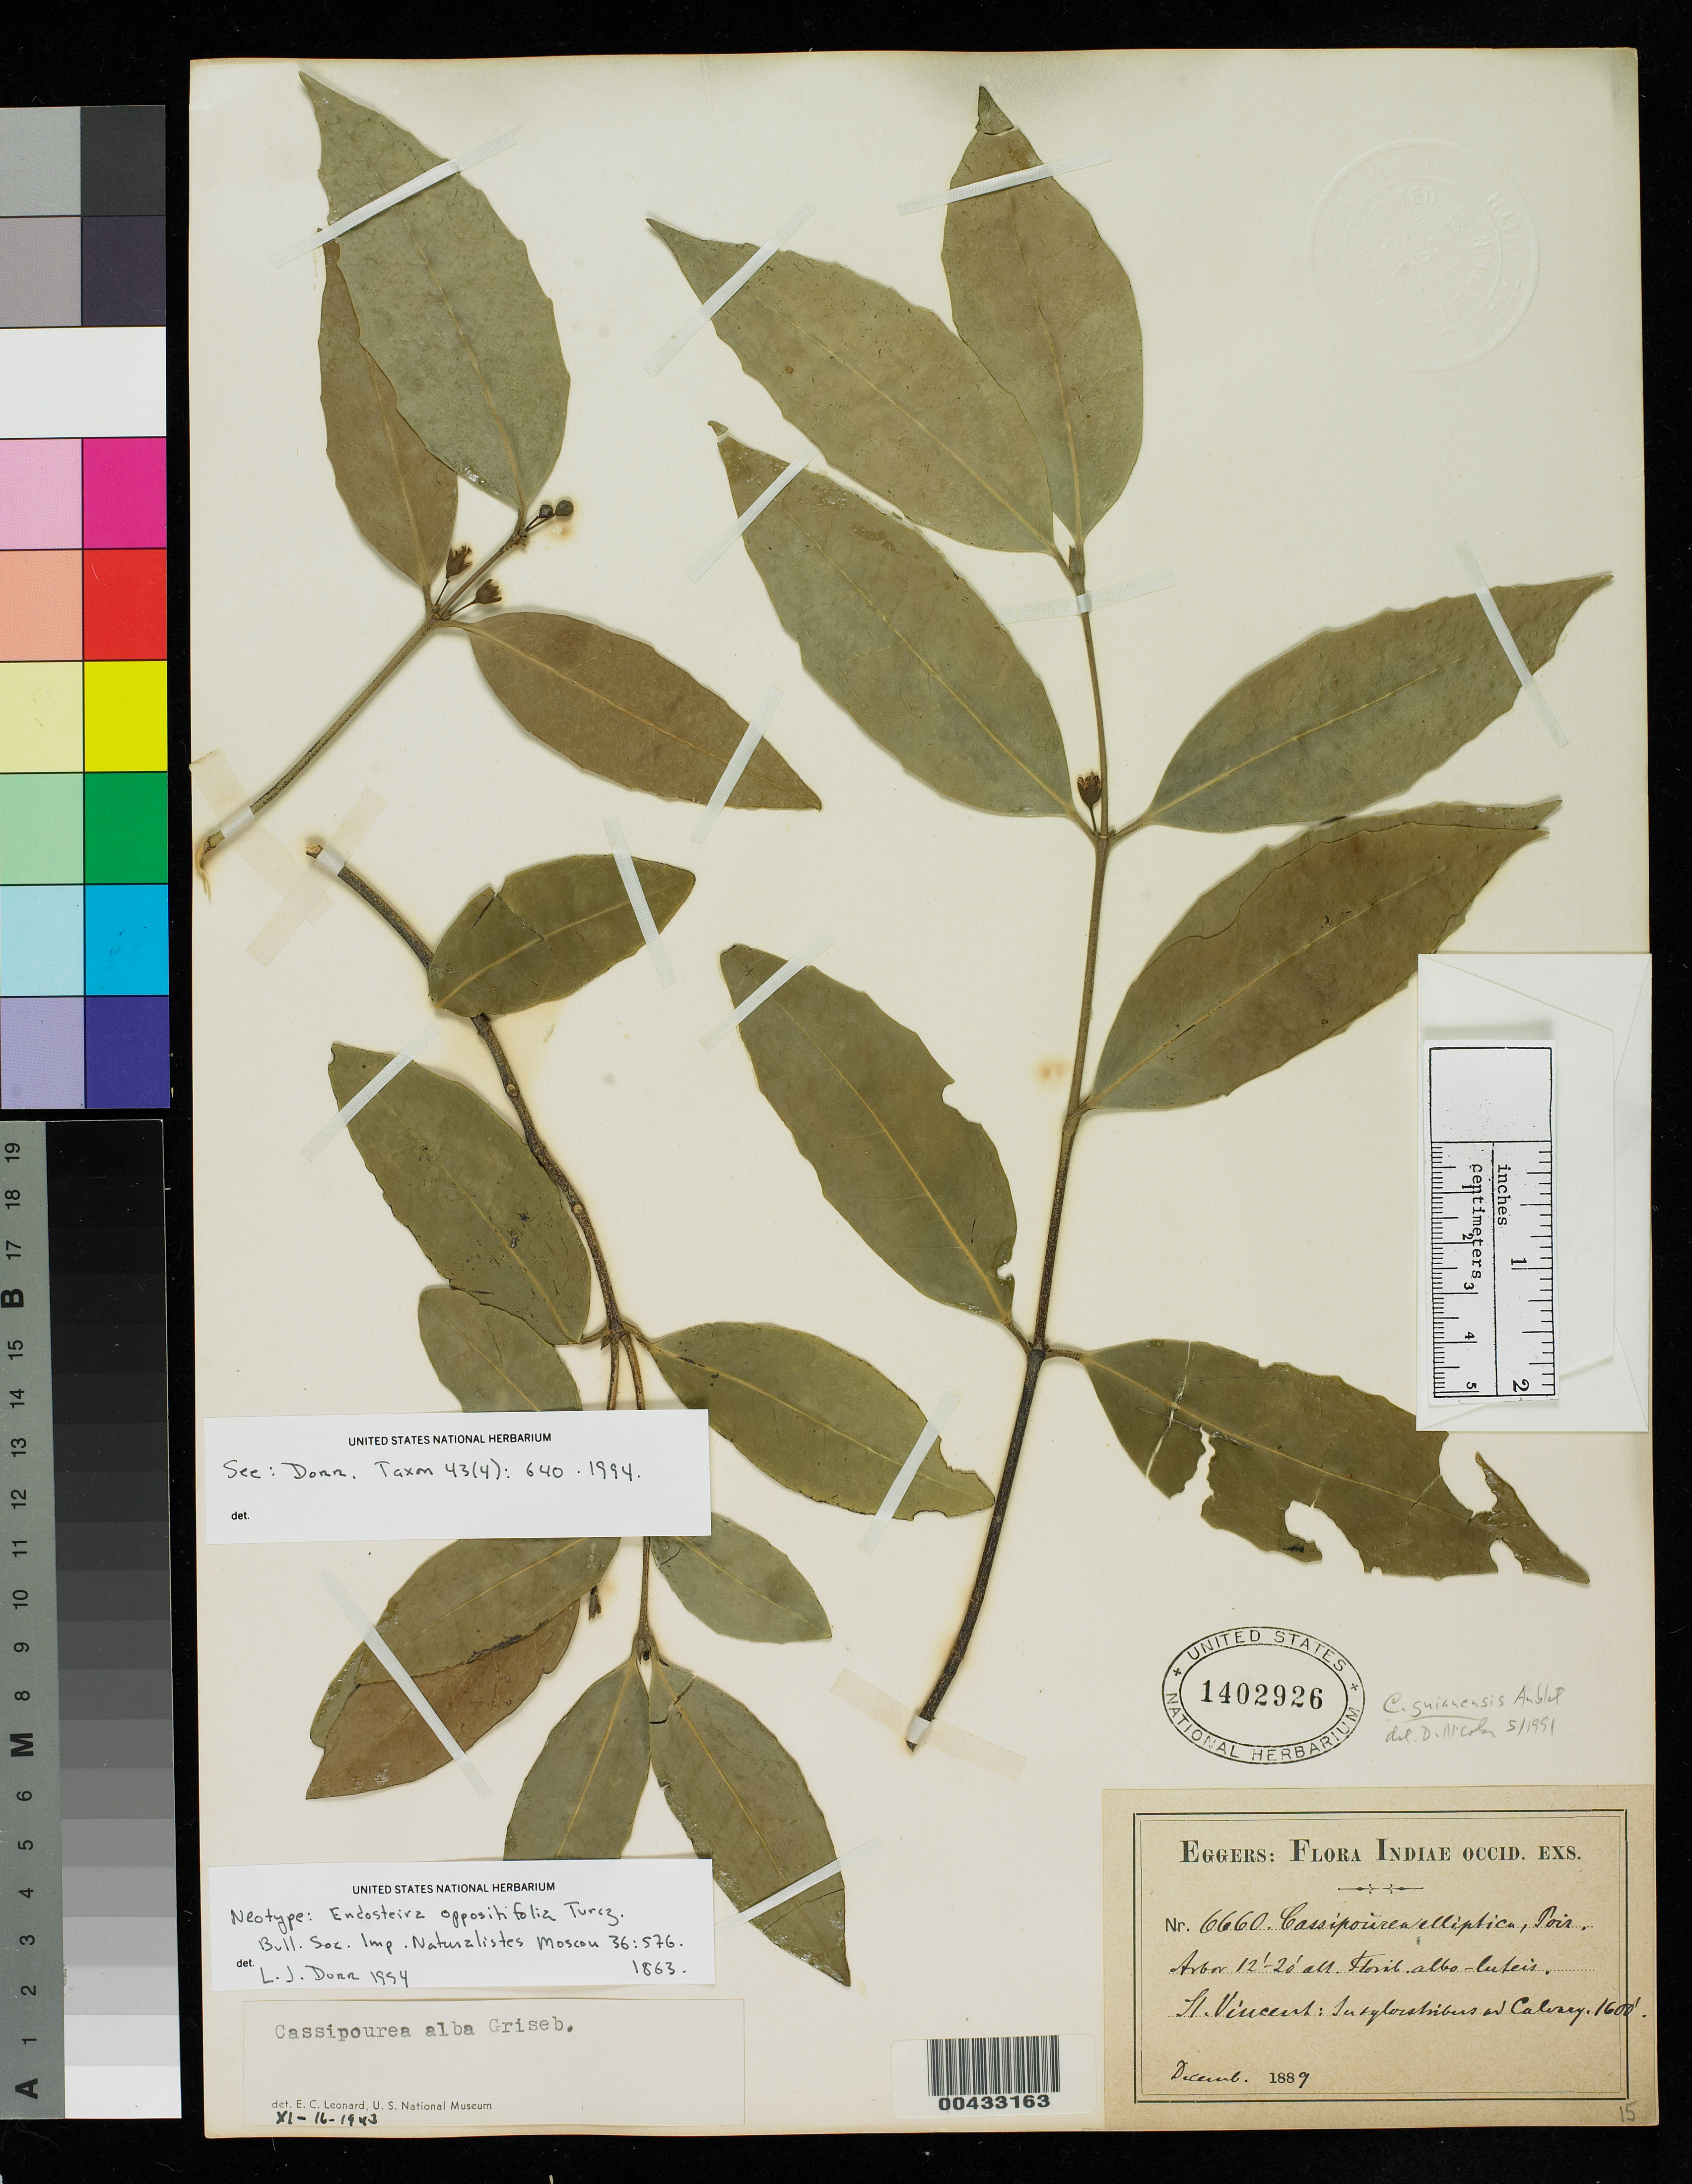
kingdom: Plantae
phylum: Tracheophyta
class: Magnoliopsida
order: Malpighiales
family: Rhizophoraceae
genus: Endosteira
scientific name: Endosteira oppositifolia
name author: Turcz.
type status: Neotype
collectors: H. F. A. von Eggers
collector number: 6660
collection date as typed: Dec 1889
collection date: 1889-12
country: St. Vincent - Grenadines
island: St. Vincent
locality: In Sylvestribus ad Calvary.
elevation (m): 488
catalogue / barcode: US 1402926